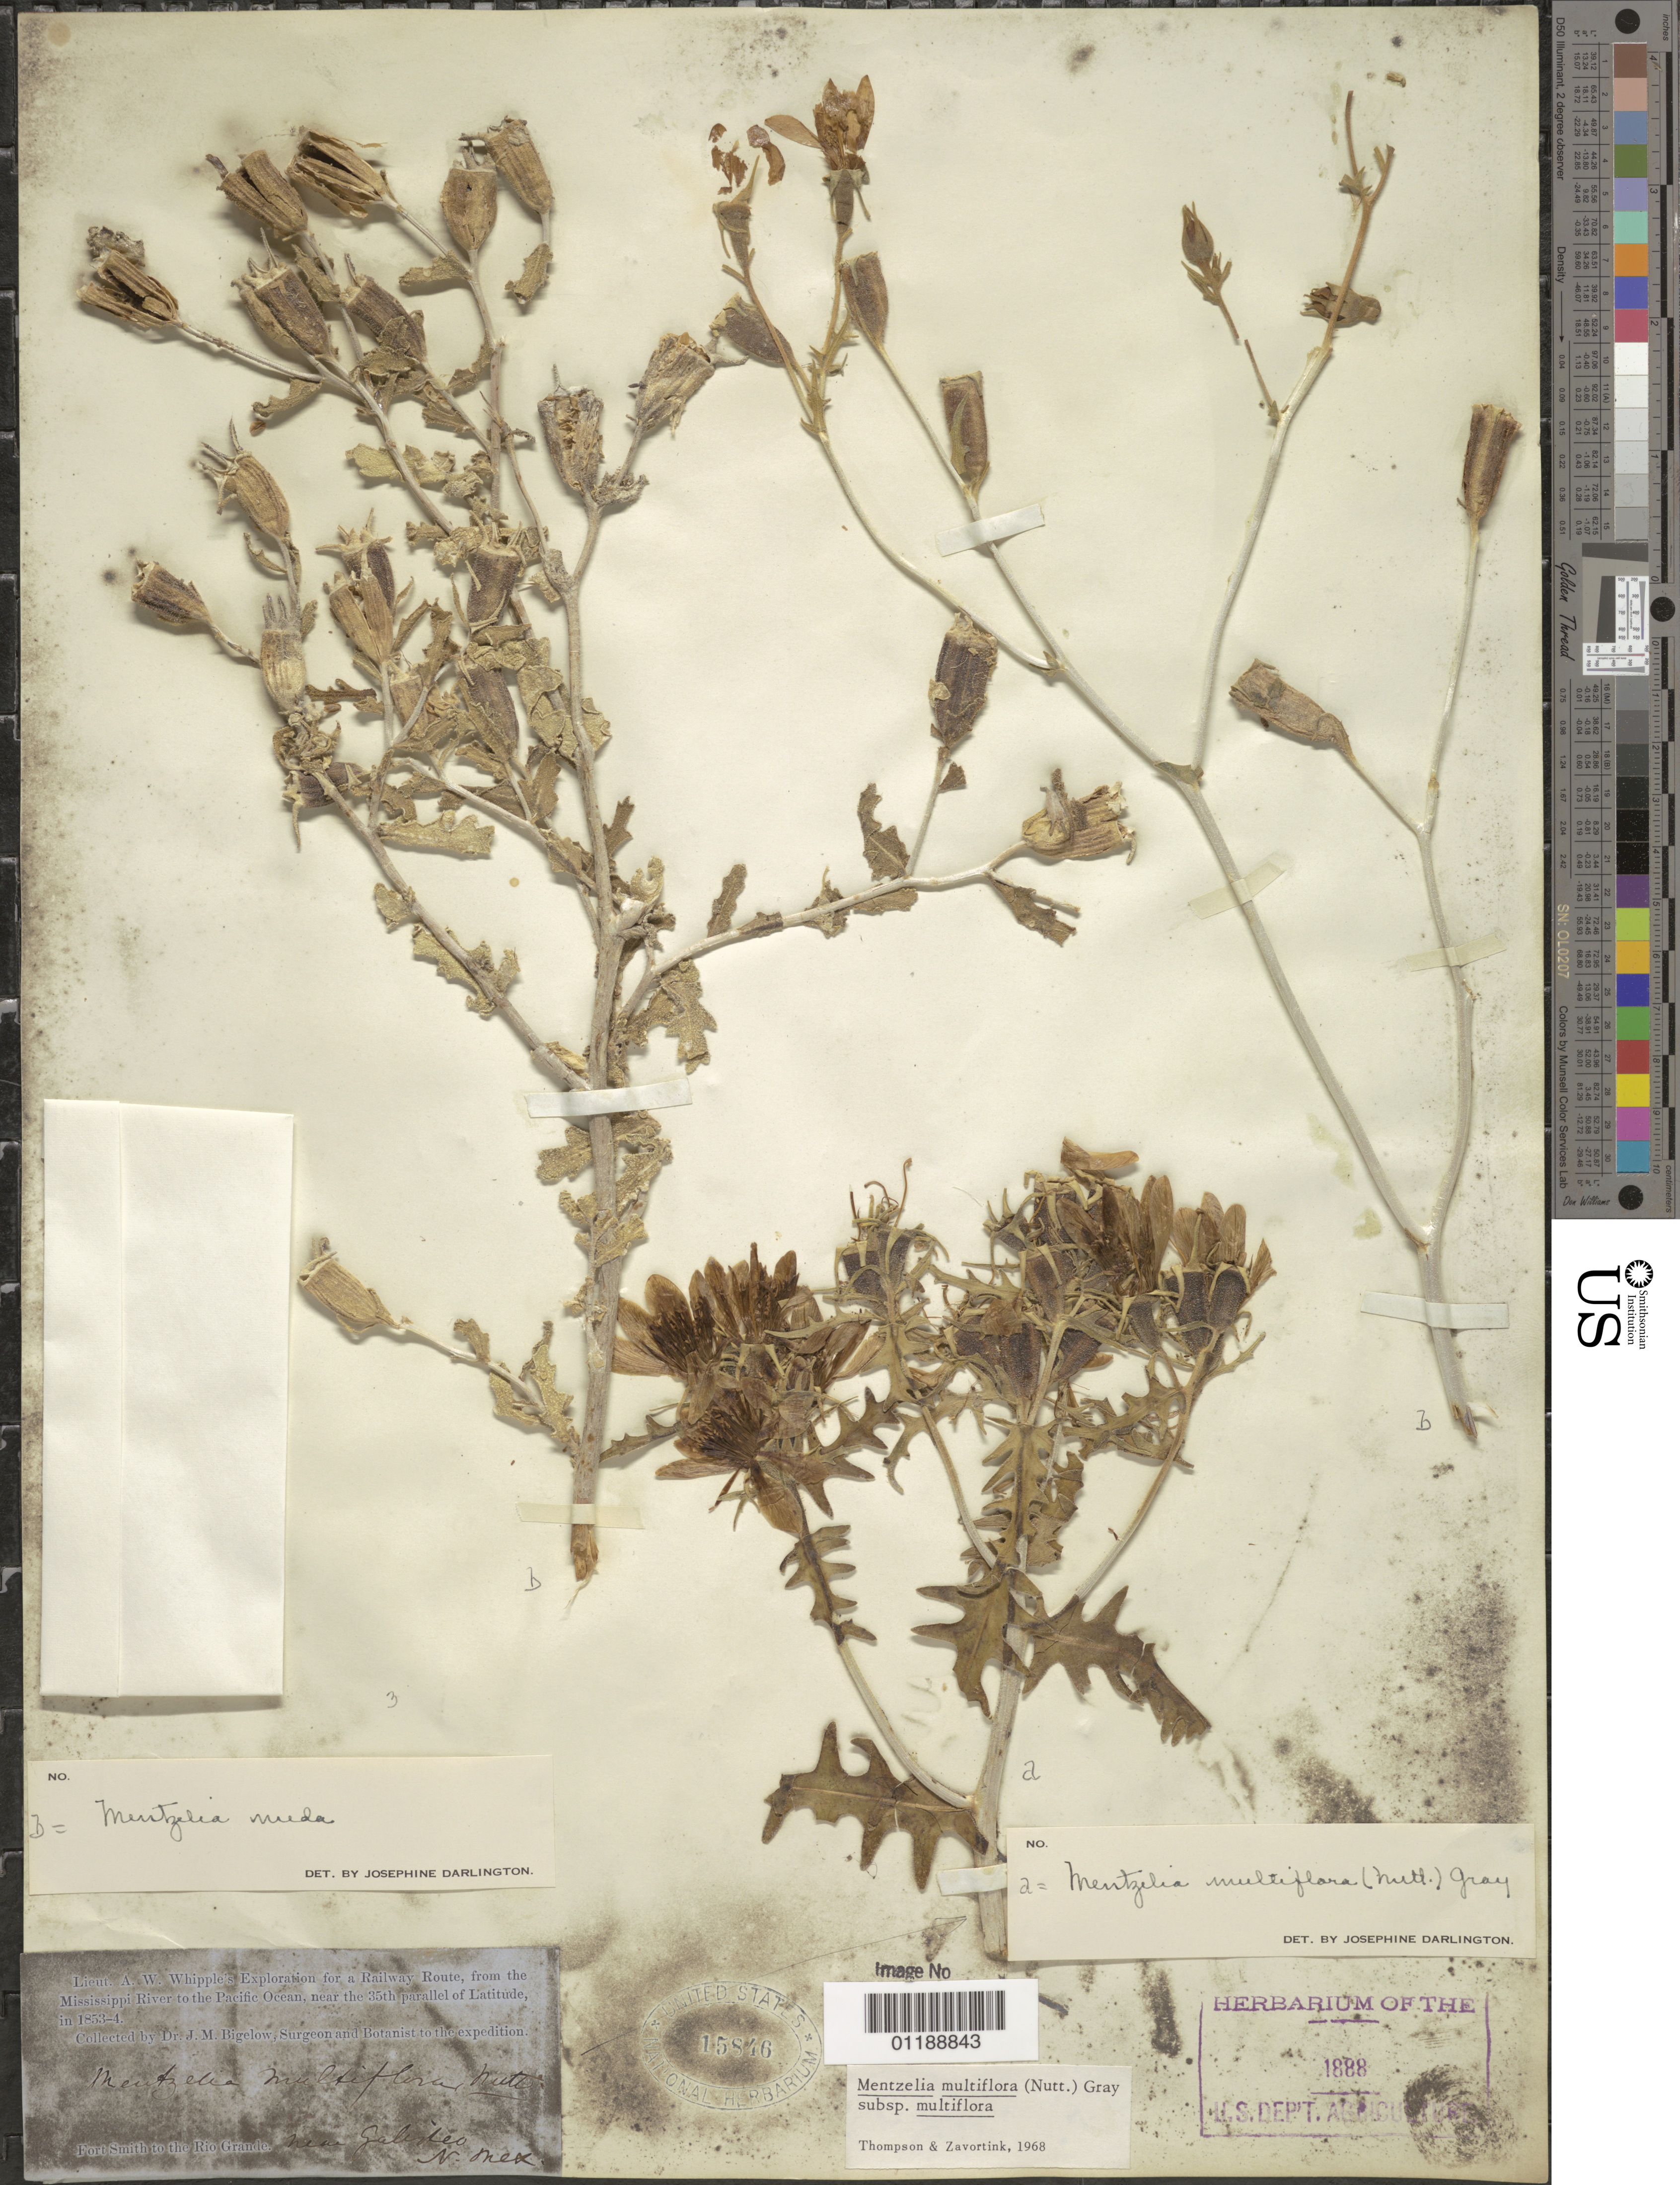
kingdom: Plantae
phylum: Tracheophyta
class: Magnoliopsida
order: Cornales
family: Loasaceae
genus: Mentzelia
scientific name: Mentzelia multiflora subsp. multiflora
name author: (Nutt.) A. Gray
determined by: Zavortink, J. E.; Thompson, H. J.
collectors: J. M. Bigelow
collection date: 1853/1854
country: United States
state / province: New Mexico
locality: Galisteo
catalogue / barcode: US 15846